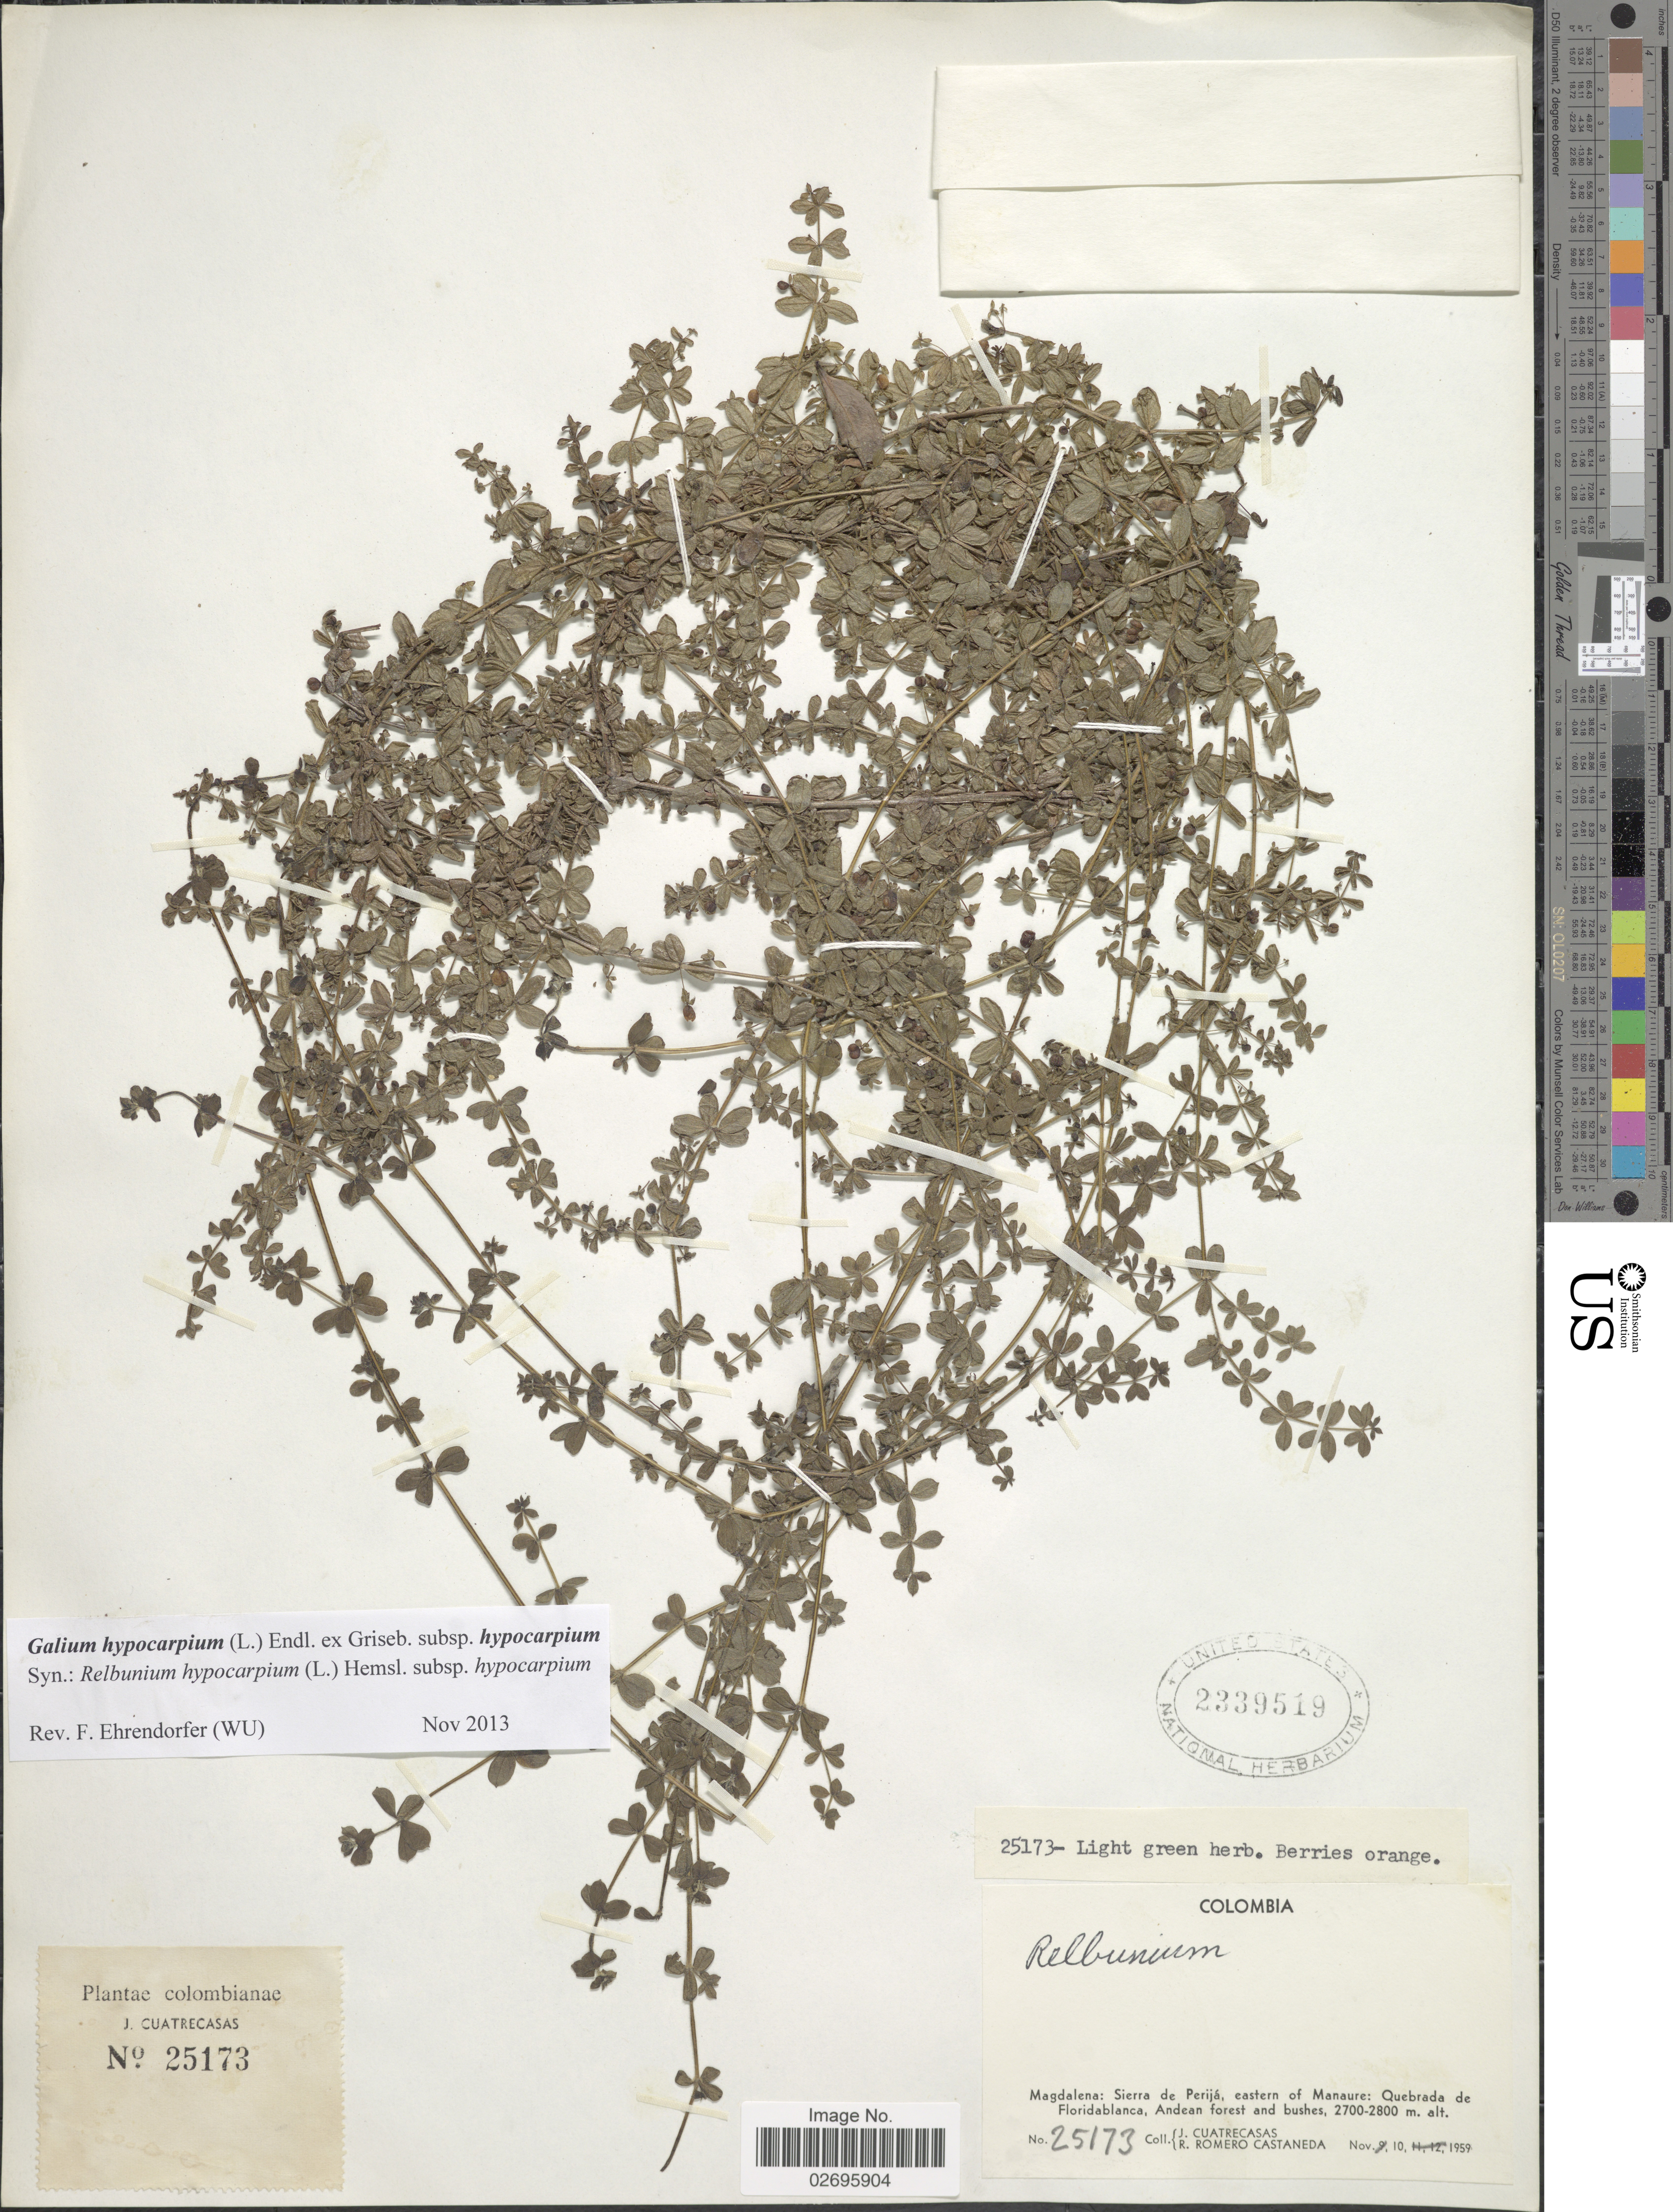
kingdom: Plantae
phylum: Tracheophyta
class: Magnoliopsida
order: Gentianales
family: Rubiaceae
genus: Galium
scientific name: Galium hypocarpium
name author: (L.) Endl. ex Griseb.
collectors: J. Cuatrecasas & R. Romero Castañeda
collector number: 25173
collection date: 1959-11-10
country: Colombia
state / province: Magdalena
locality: Sierra de Perijá, eastern of Manaure: Quebrada de Floridablanca, Andean forest and bushes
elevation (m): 2700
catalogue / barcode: US 2339519